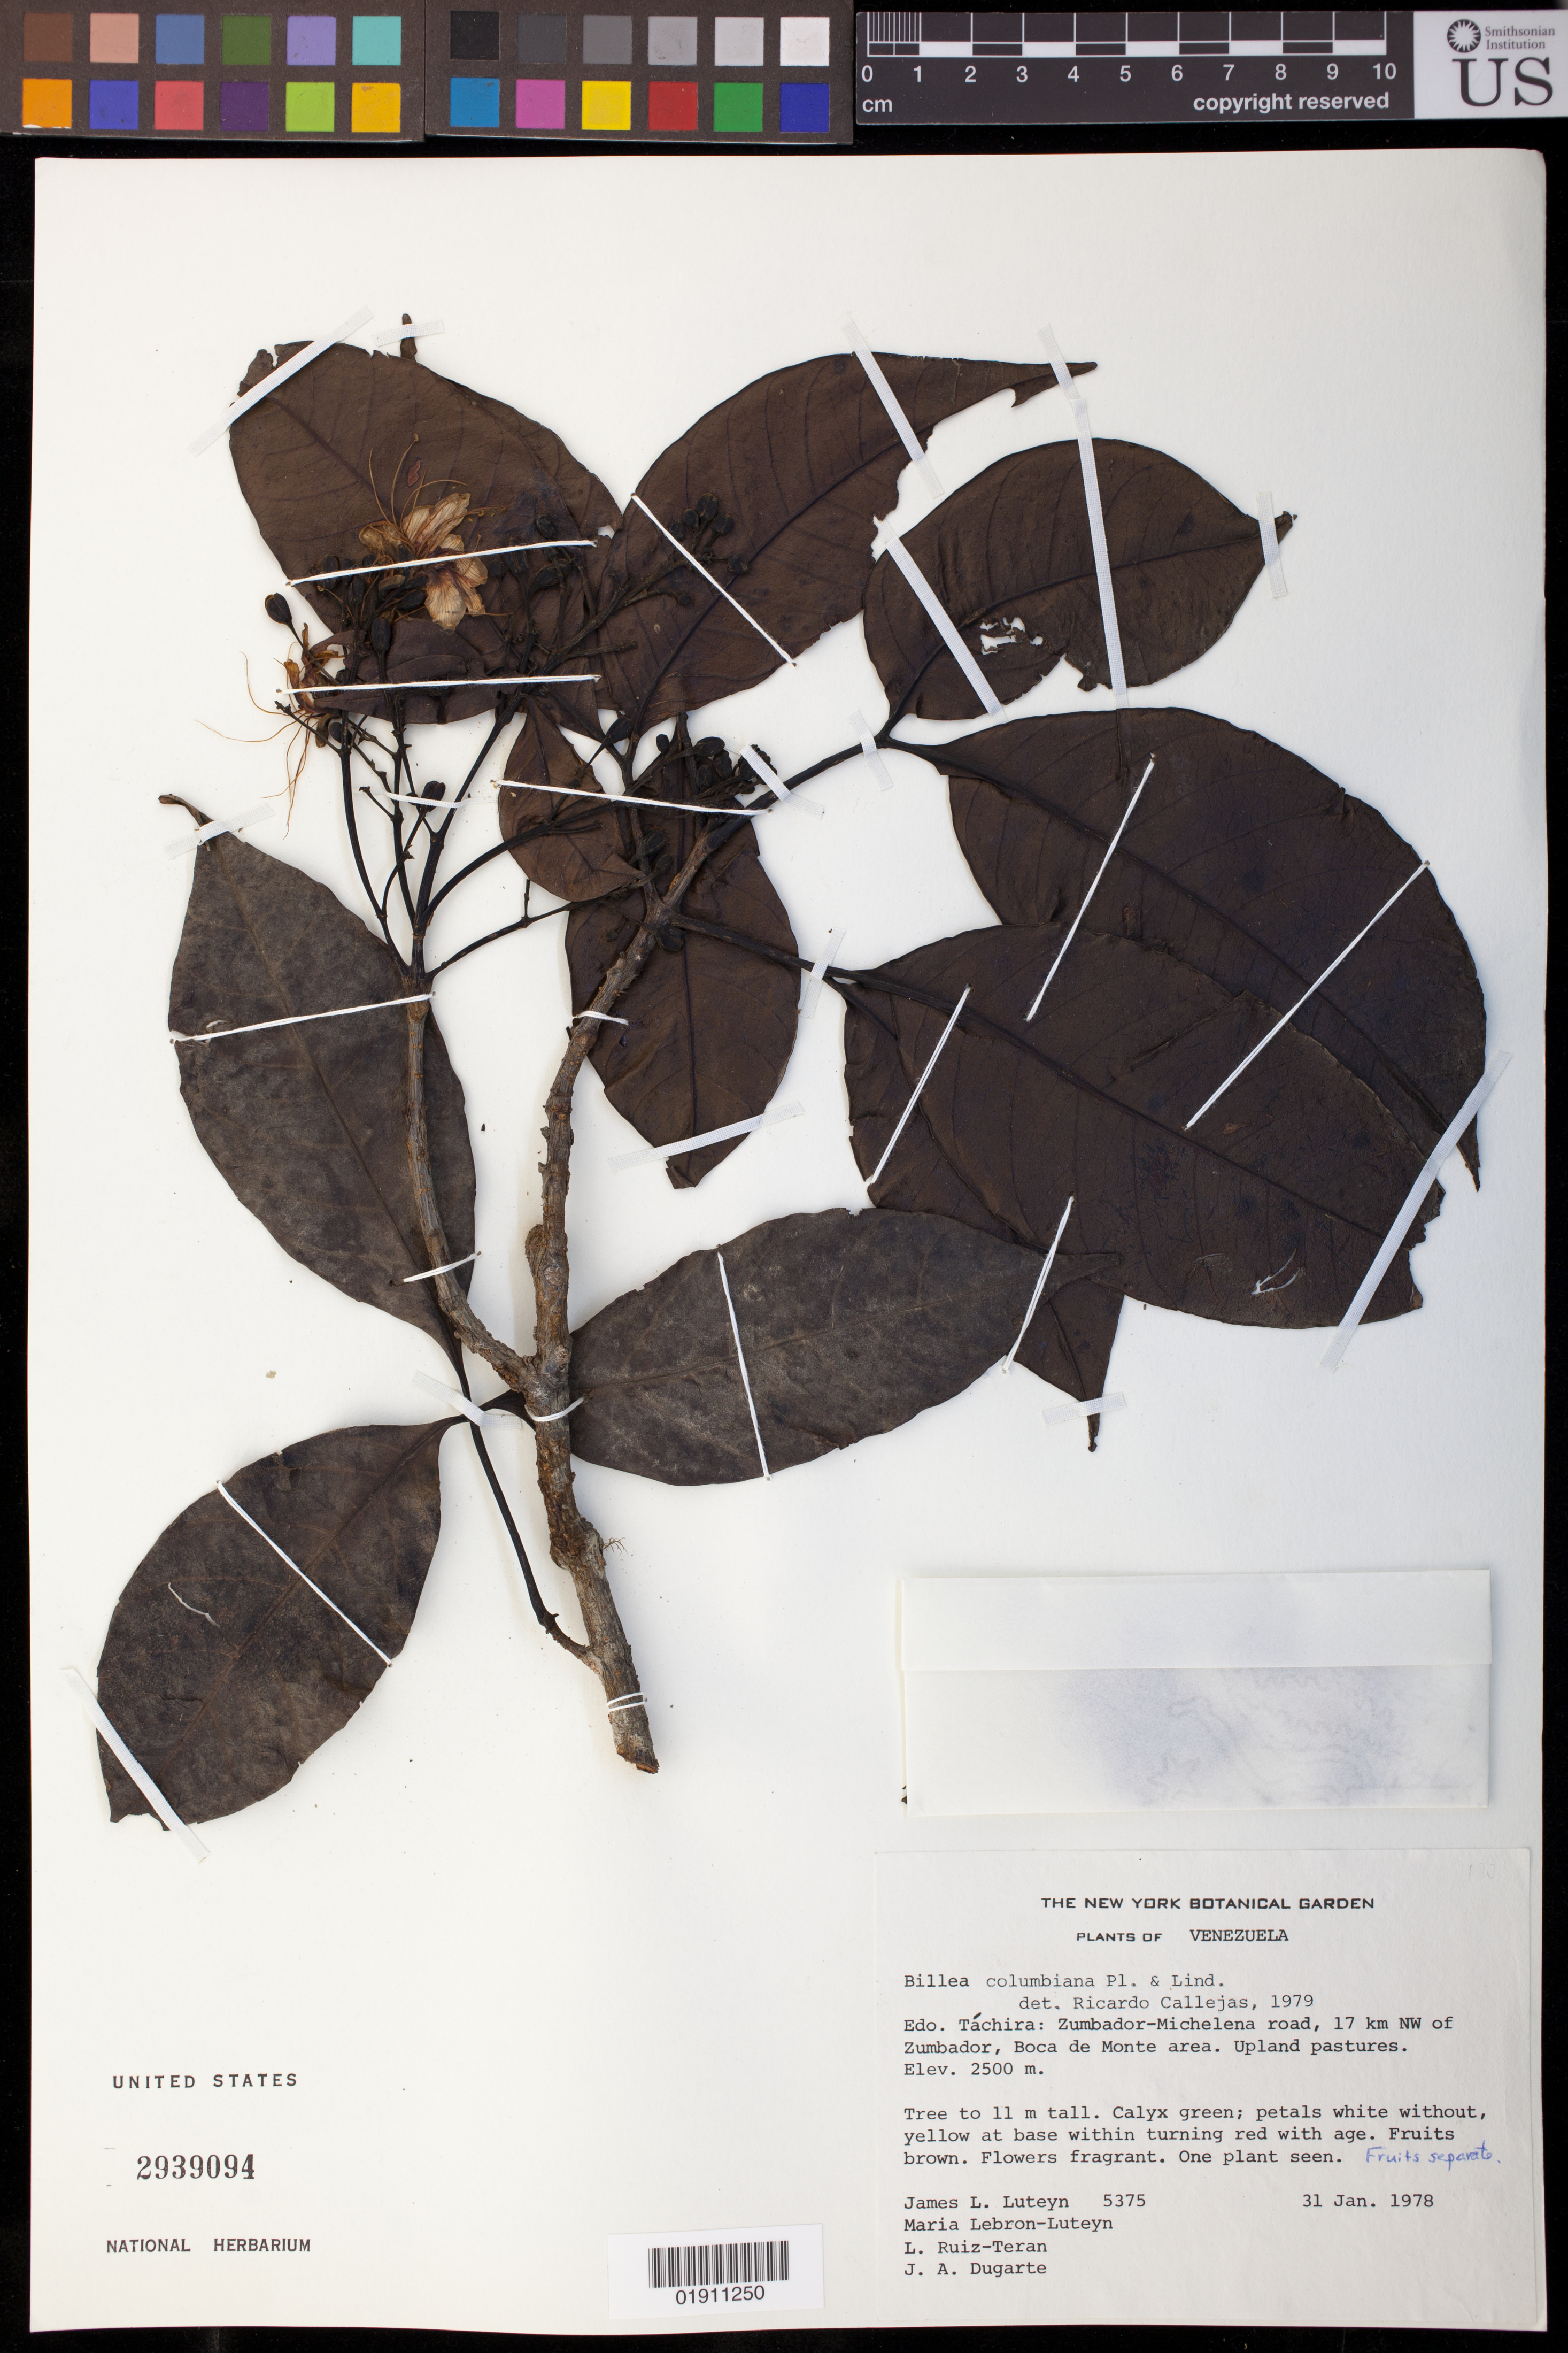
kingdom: Plantae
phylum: Tracheophyta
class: Magnoliopsida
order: Sapindales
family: Sapindaceae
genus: Billia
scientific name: Billia rosea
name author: (Planch. & Linden) C. Ulloa & P.M. Jørg.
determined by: Acevedo-Rodríguez, P., (BOT), Smithsonian Institution - National Museum of Natural History (UNITED STATES)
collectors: J. L. Luteyn, M. L. Lebrón-Luteyn, L. E. Ruíz-Terán & J. Dugarte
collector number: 5375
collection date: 1978-01-31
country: Venezuela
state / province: Tachira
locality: Zumbador-Michelena road, 17 km NW of Zumbador, Boca de Monte area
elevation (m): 2500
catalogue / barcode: US 2939094